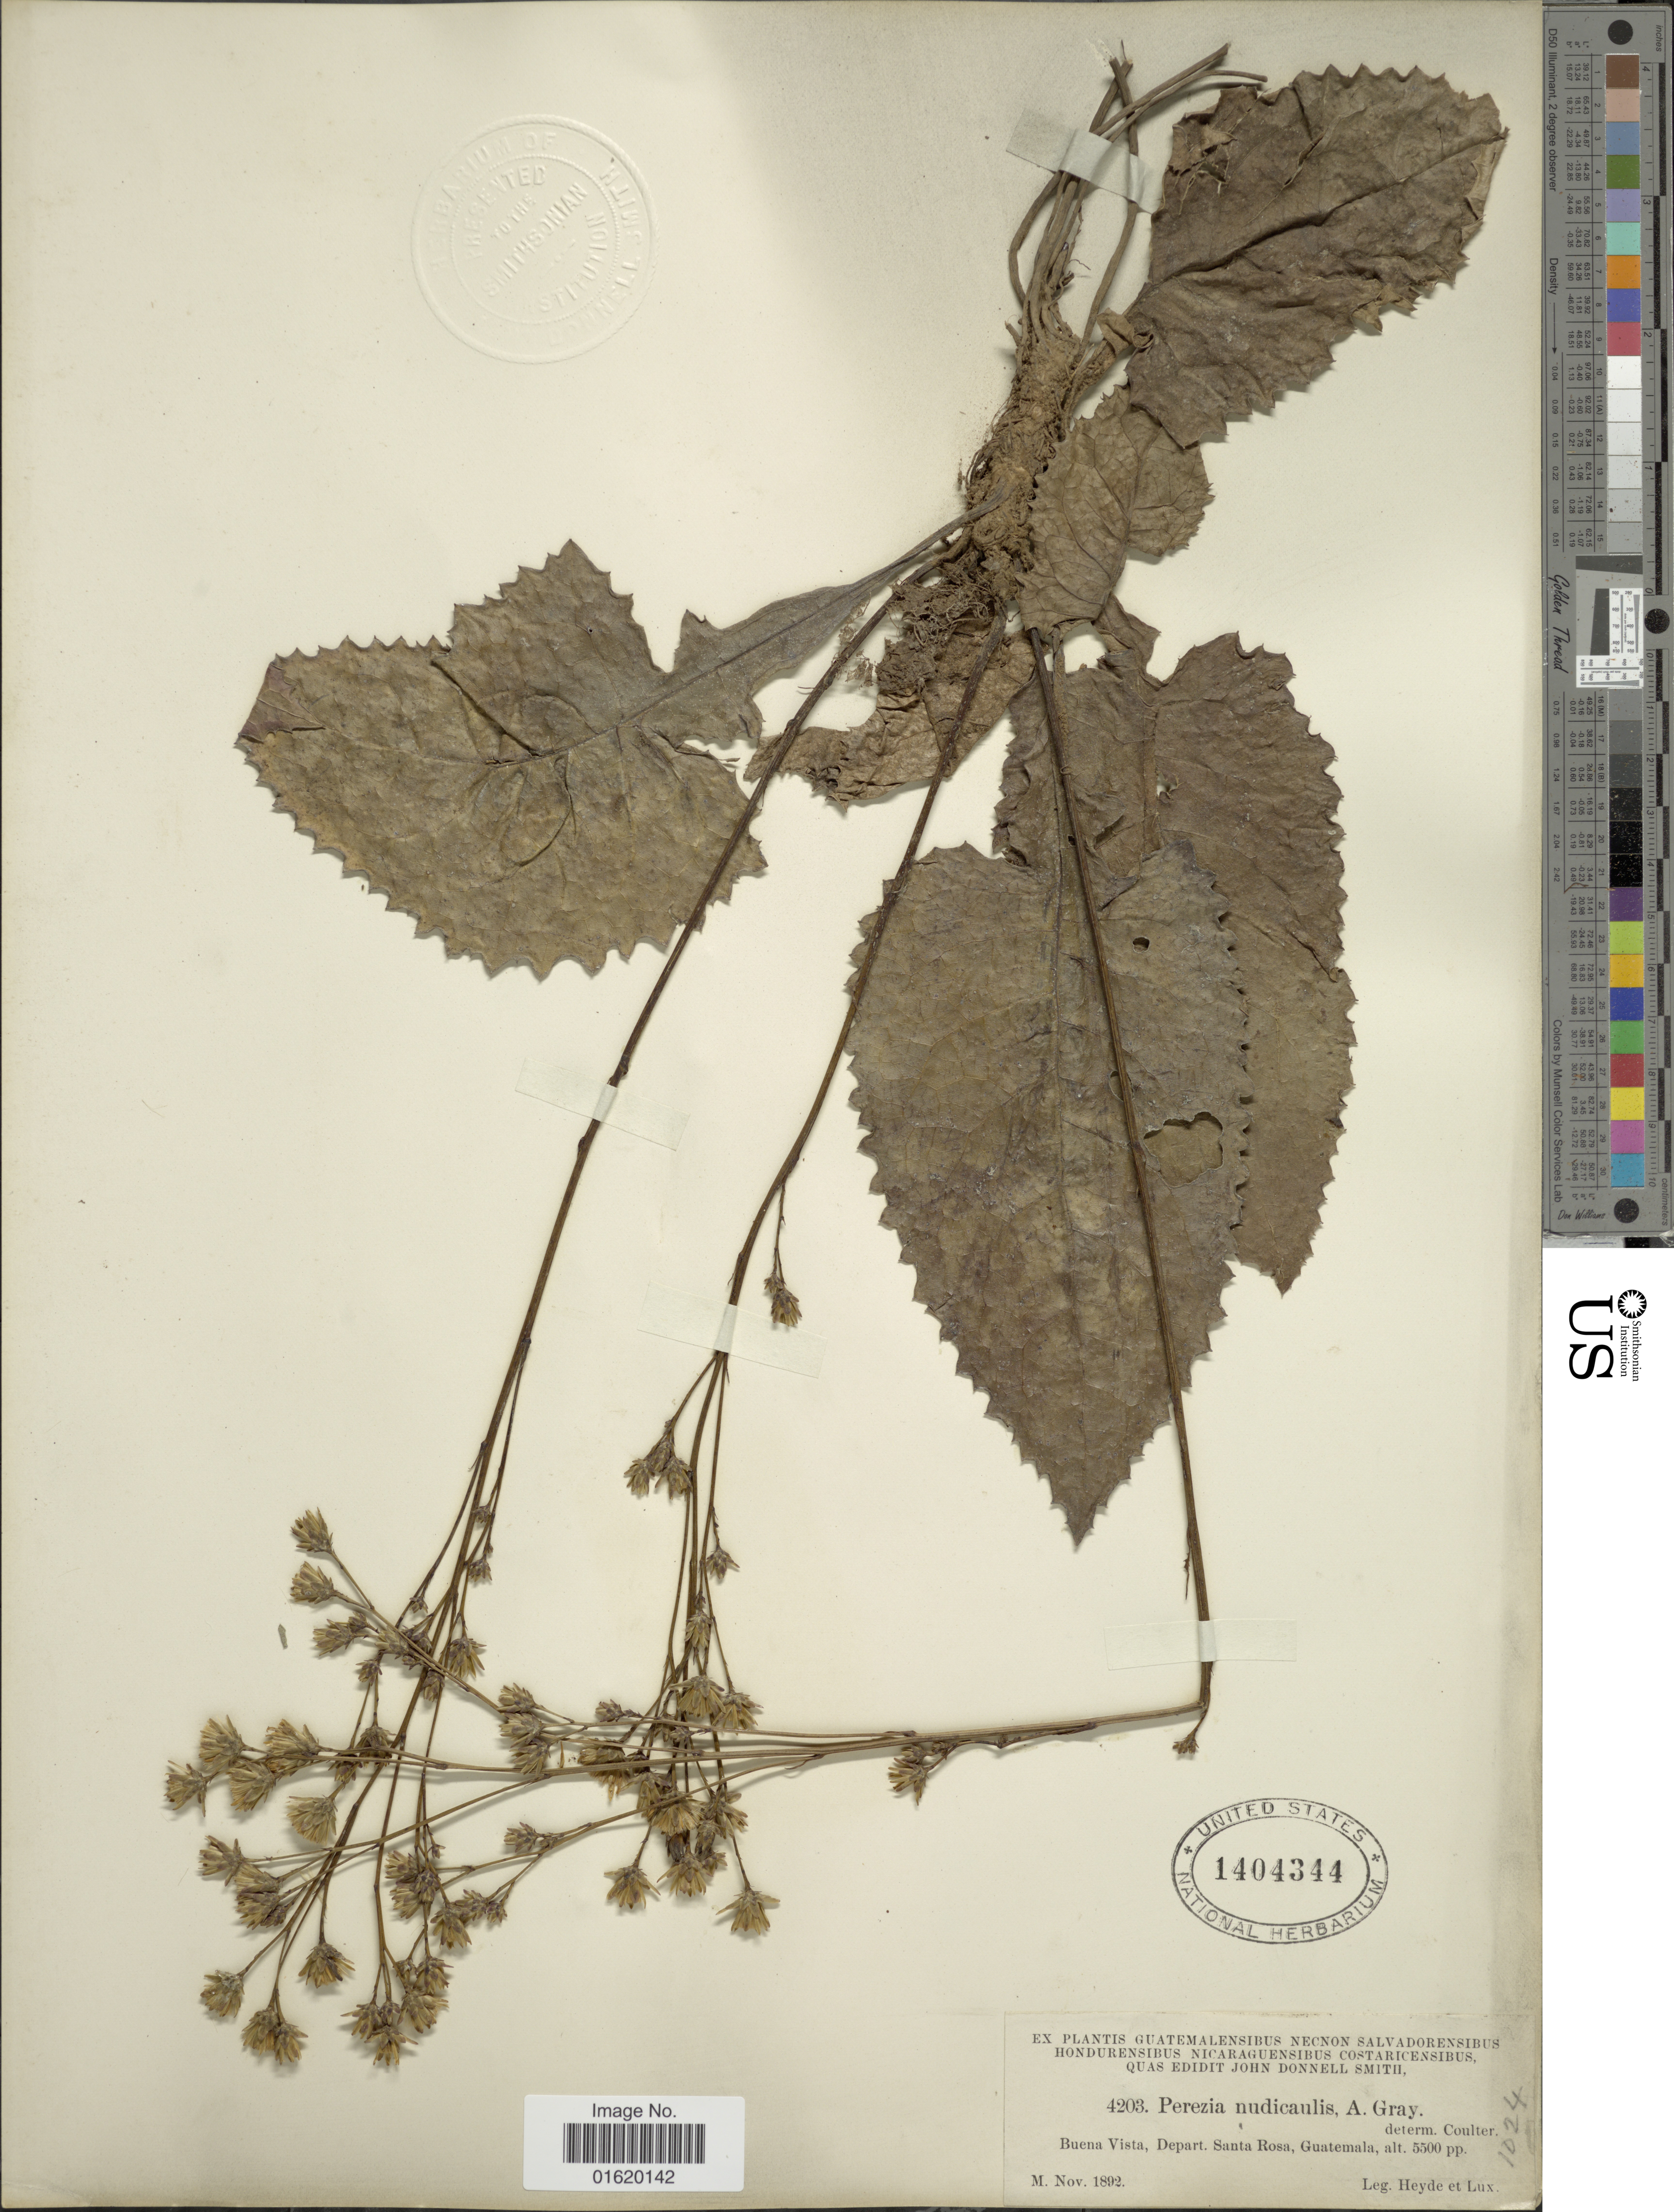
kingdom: Plantae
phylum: Tracheophyta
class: Magnoliopsida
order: Asterales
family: Asteraceae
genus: Acourtia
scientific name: Acourtia nudicaulis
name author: (A. Gray) B.L. Turner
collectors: Heyde & Lux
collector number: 4203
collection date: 1892-11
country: Guatemala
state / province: Santa Rosa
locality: Buena Vista, Depart. Santa Rosa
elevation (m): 1676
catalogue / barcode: US 1404344